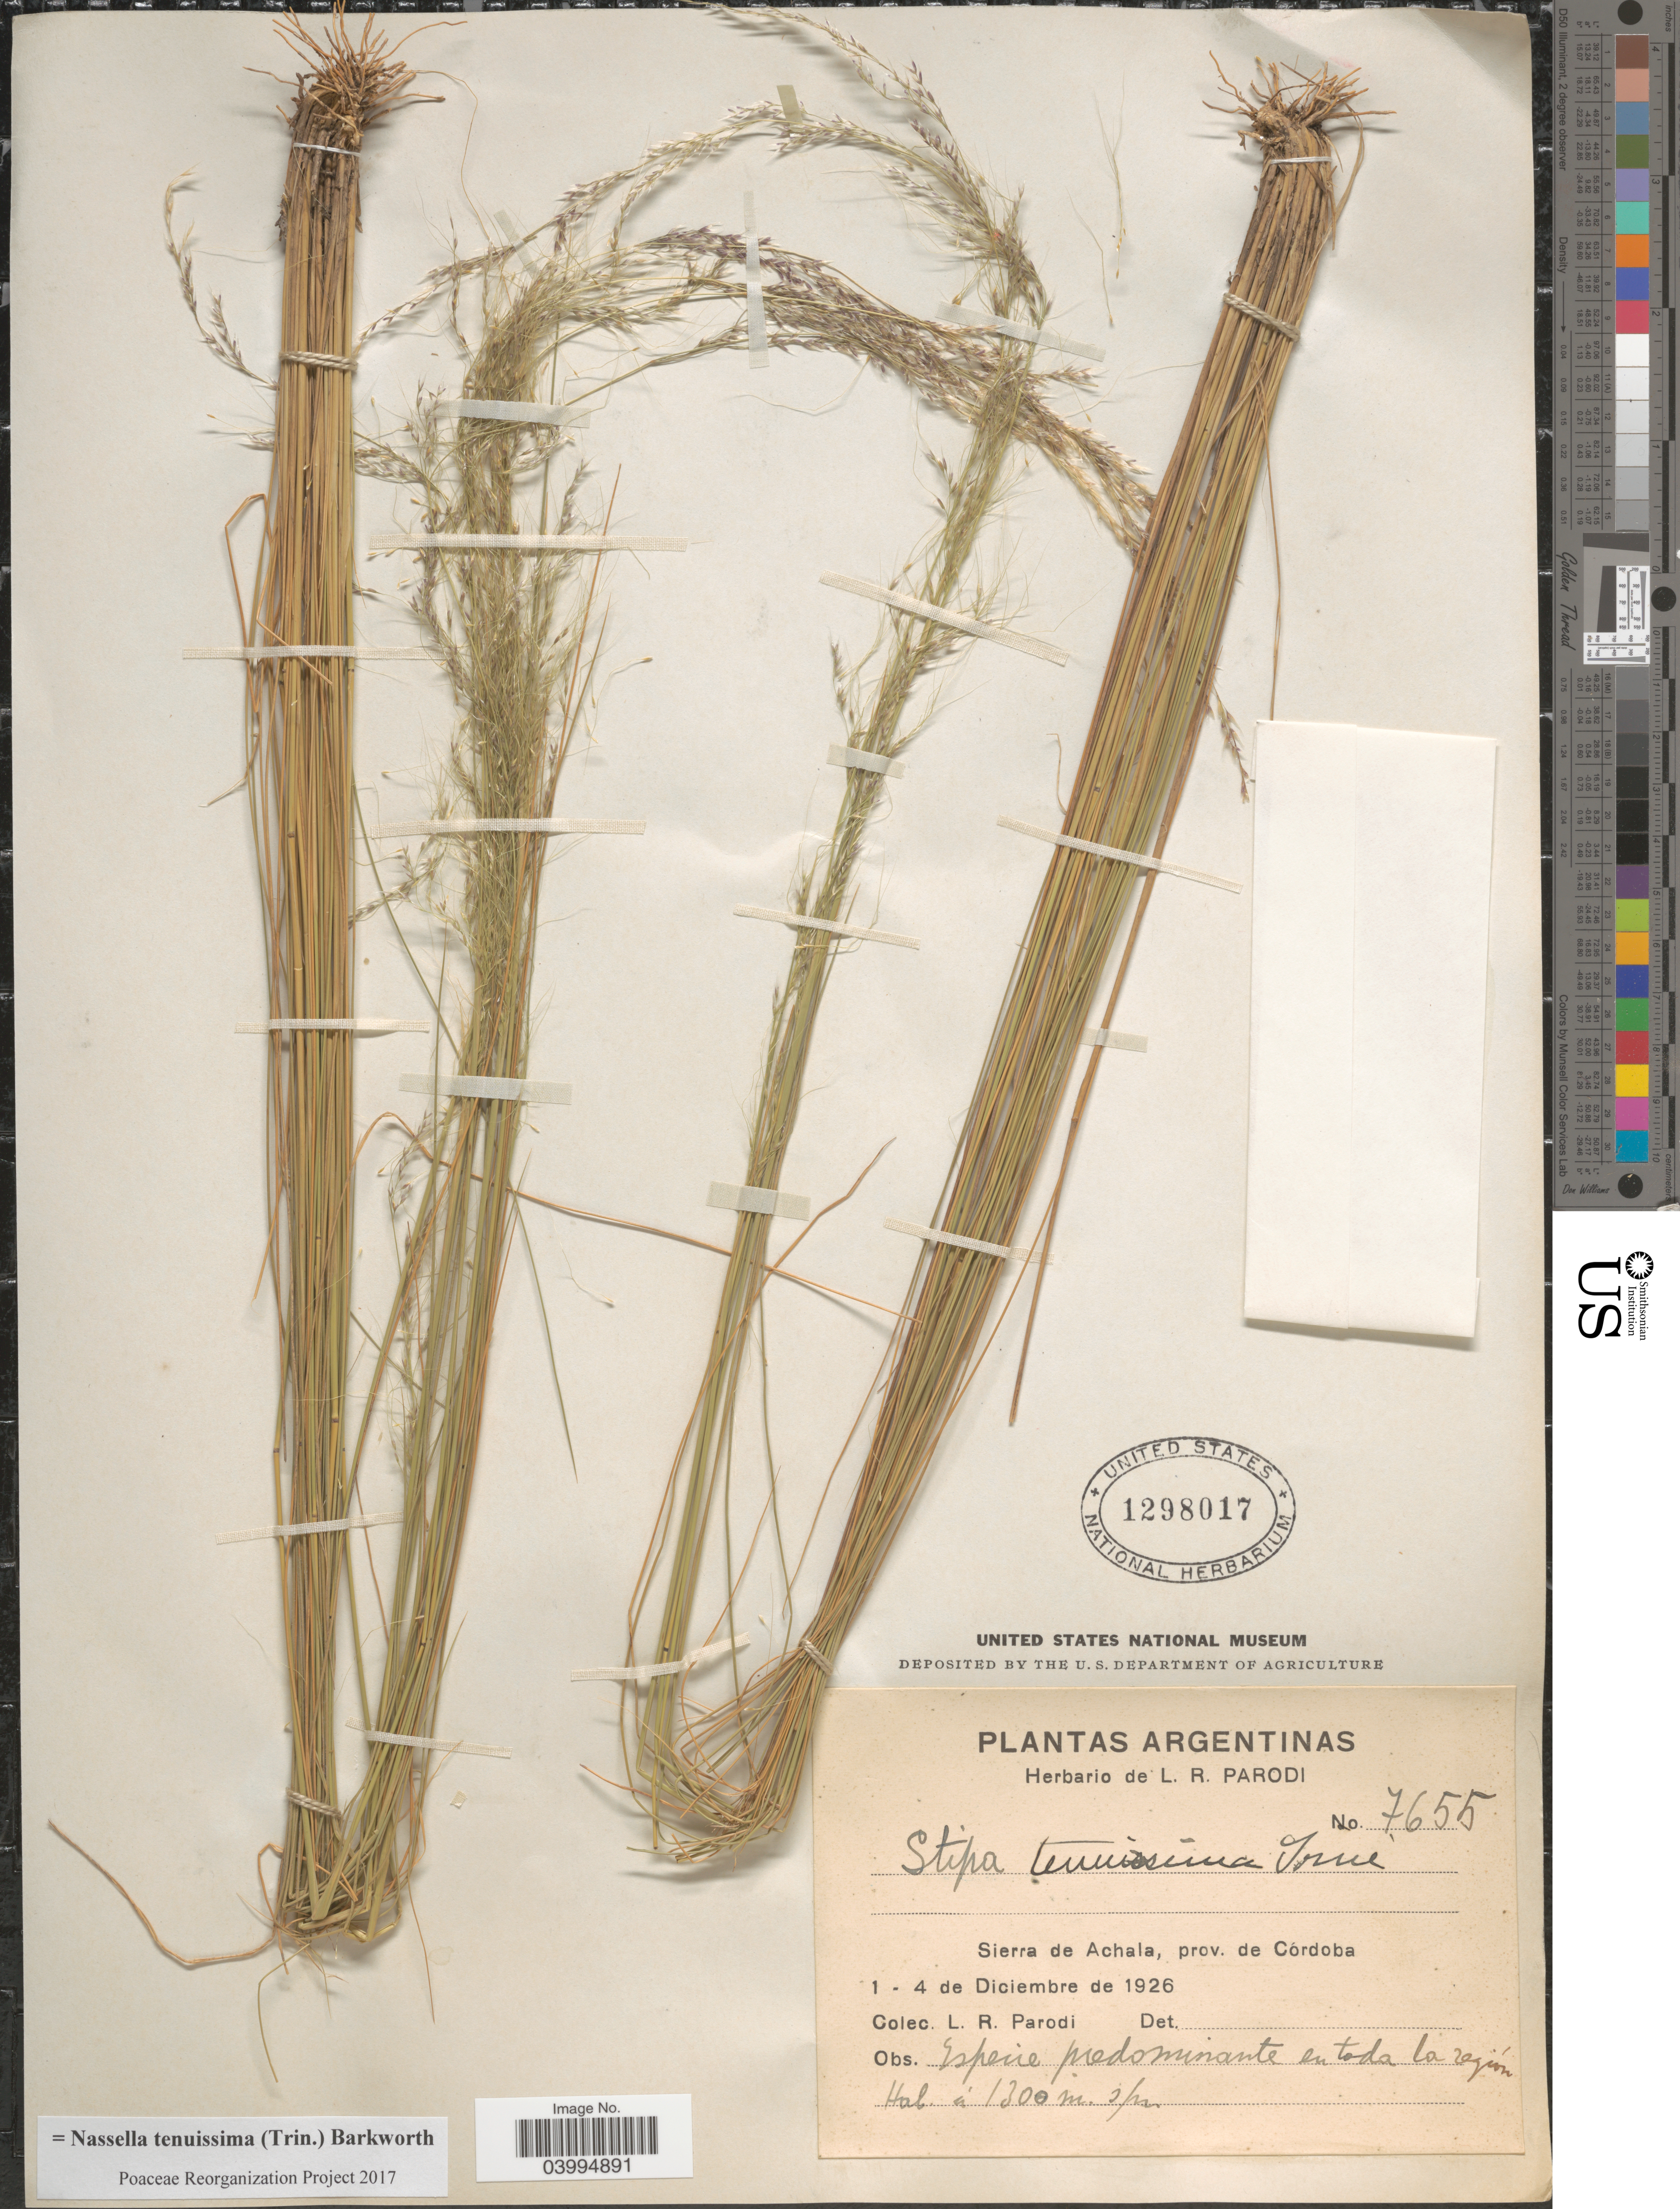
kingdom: Plantae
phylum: Tracheophyta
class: Liliopsida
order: Poales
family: Poaceae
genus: Nassella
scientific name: Nassella tenuissima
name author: (Trin.) Barkworth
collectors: L. R. Parodi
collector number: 7655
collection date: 1926-12-01/1926-12-04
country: Argentina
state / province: Cordoba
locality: Sierra de Achala.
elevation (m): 1300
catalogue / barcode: US 1298017